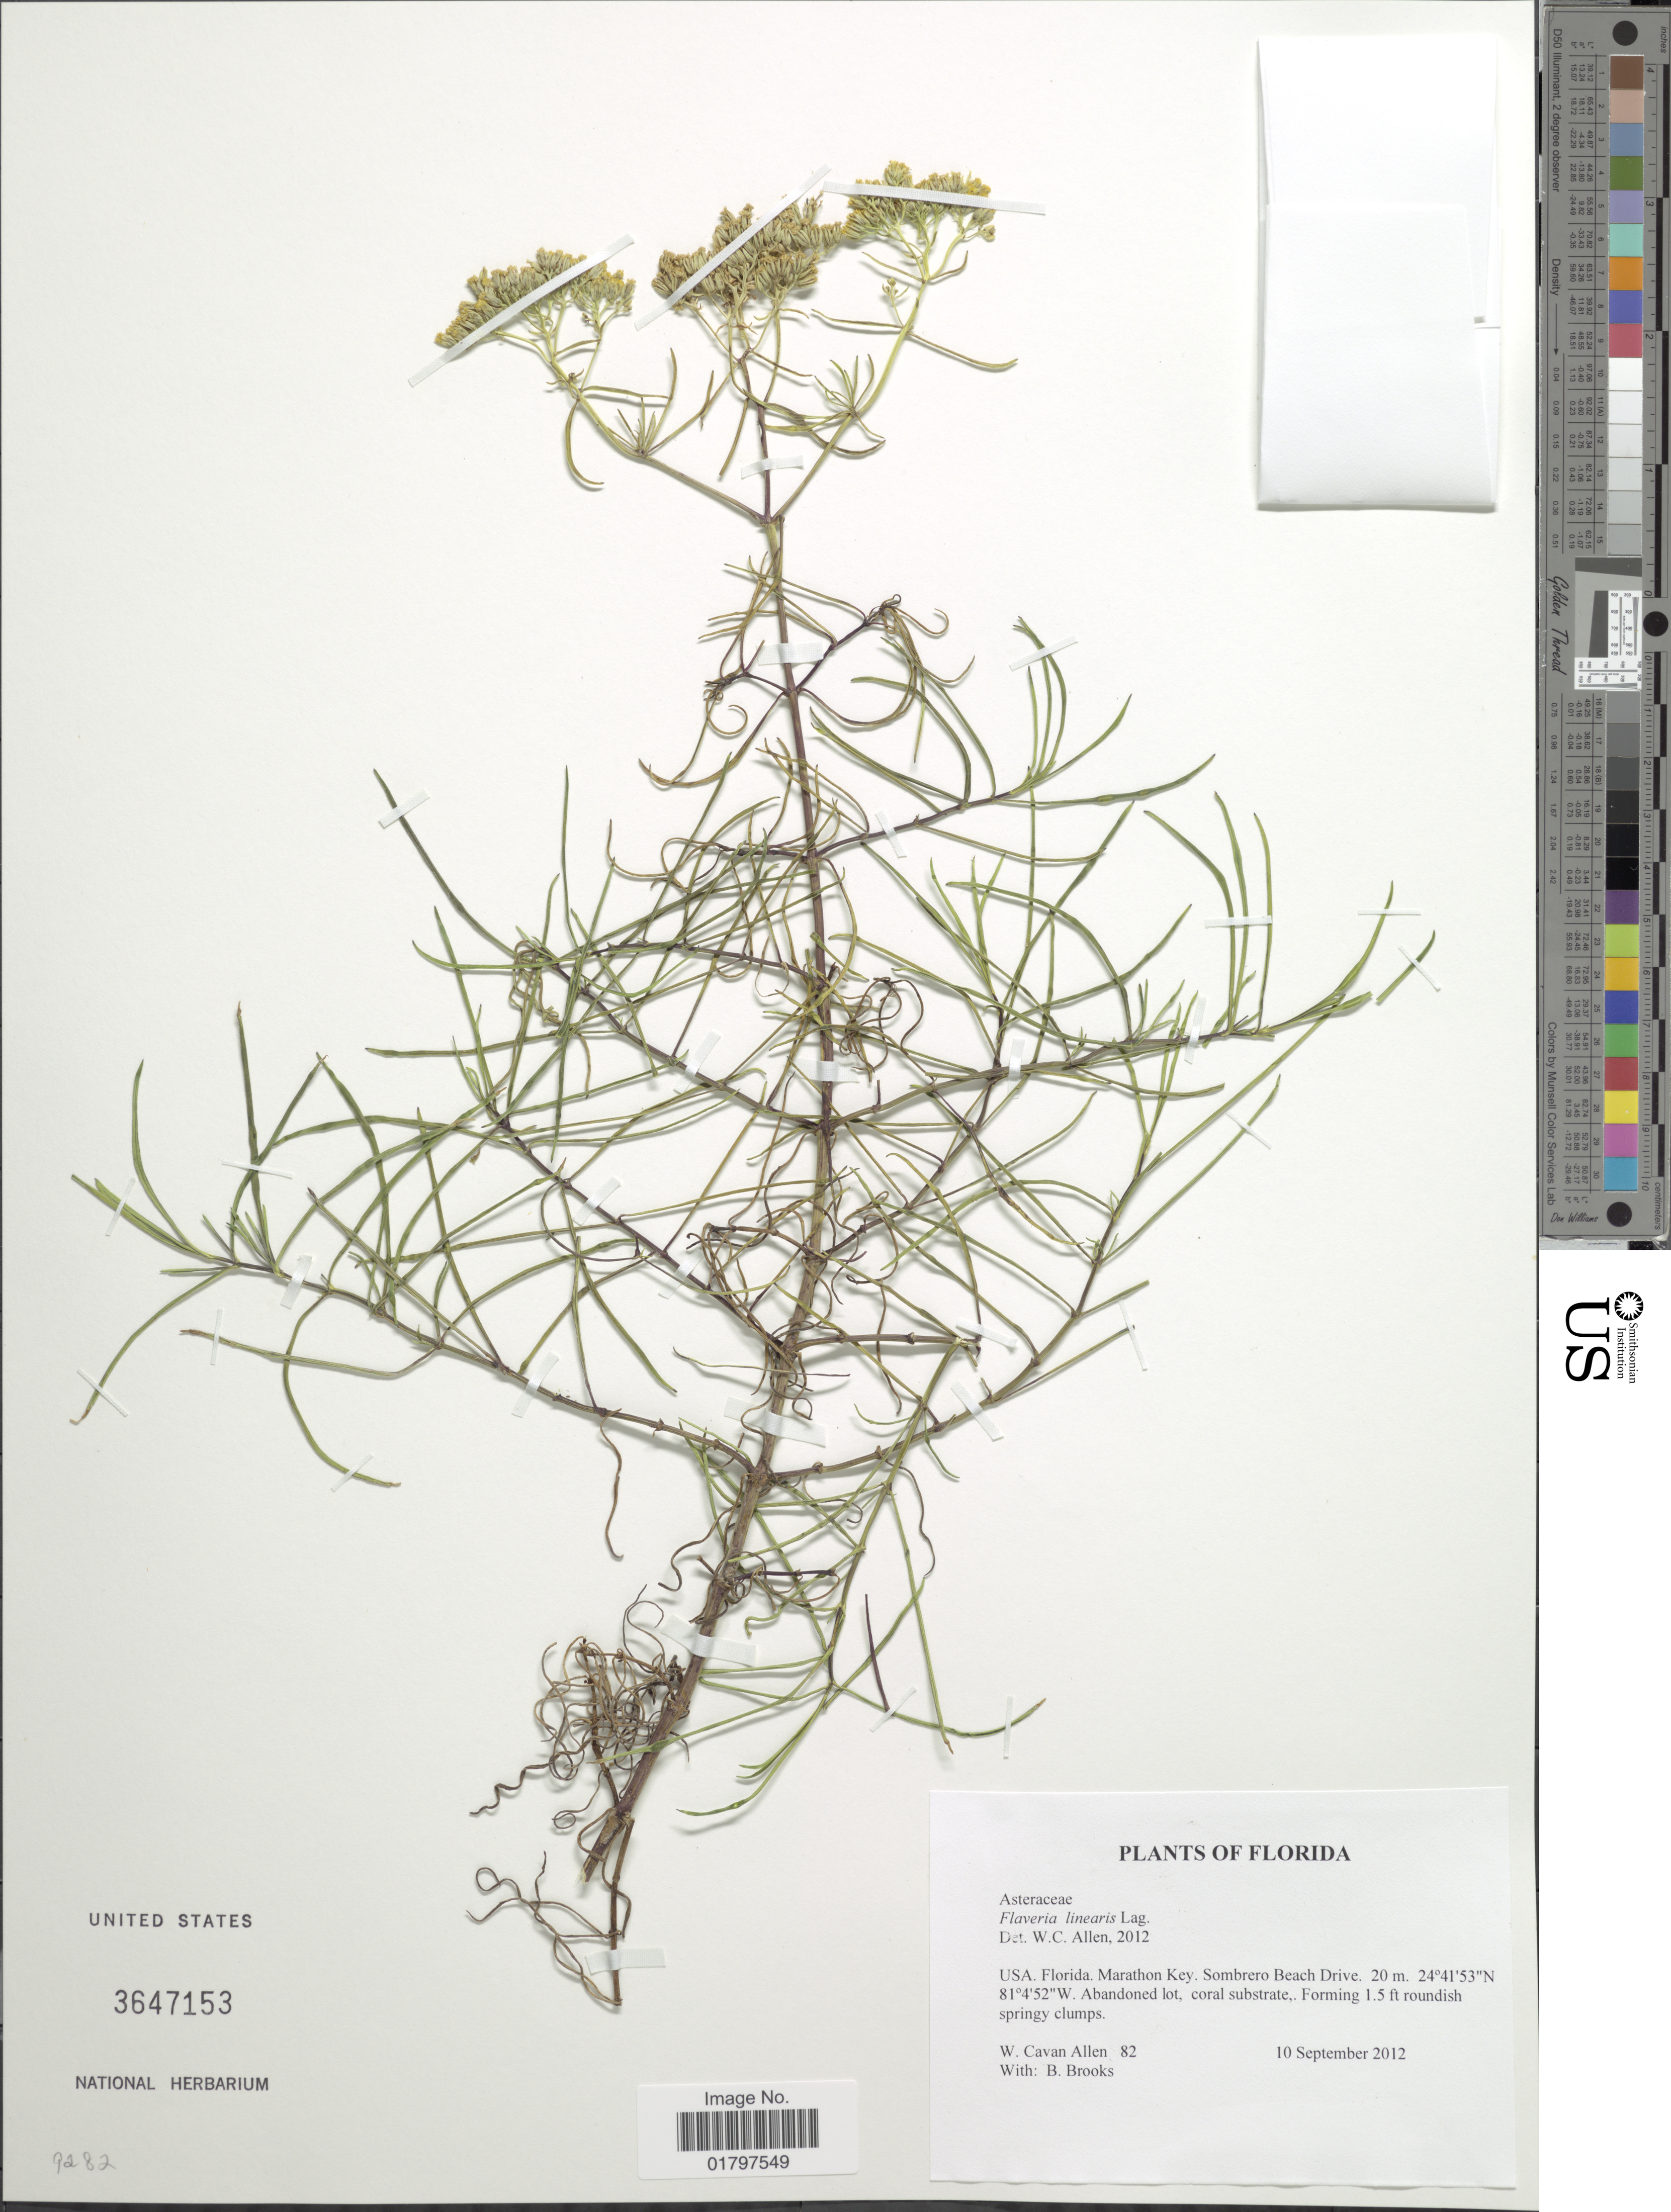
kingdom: Plantae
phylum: Tracheophyta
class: Magnoliopsida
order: Asterales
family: Asteraceae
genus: Flaveria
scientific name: Flaveria linearis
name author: Lag.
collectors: W. C. Allen & B. Brooks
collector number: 82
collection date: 2012-09-10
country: United States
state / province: Florida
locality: USA. Florida. Marathon Key. Sombrero Beach Drive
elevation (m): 20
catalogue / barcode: US 3647153